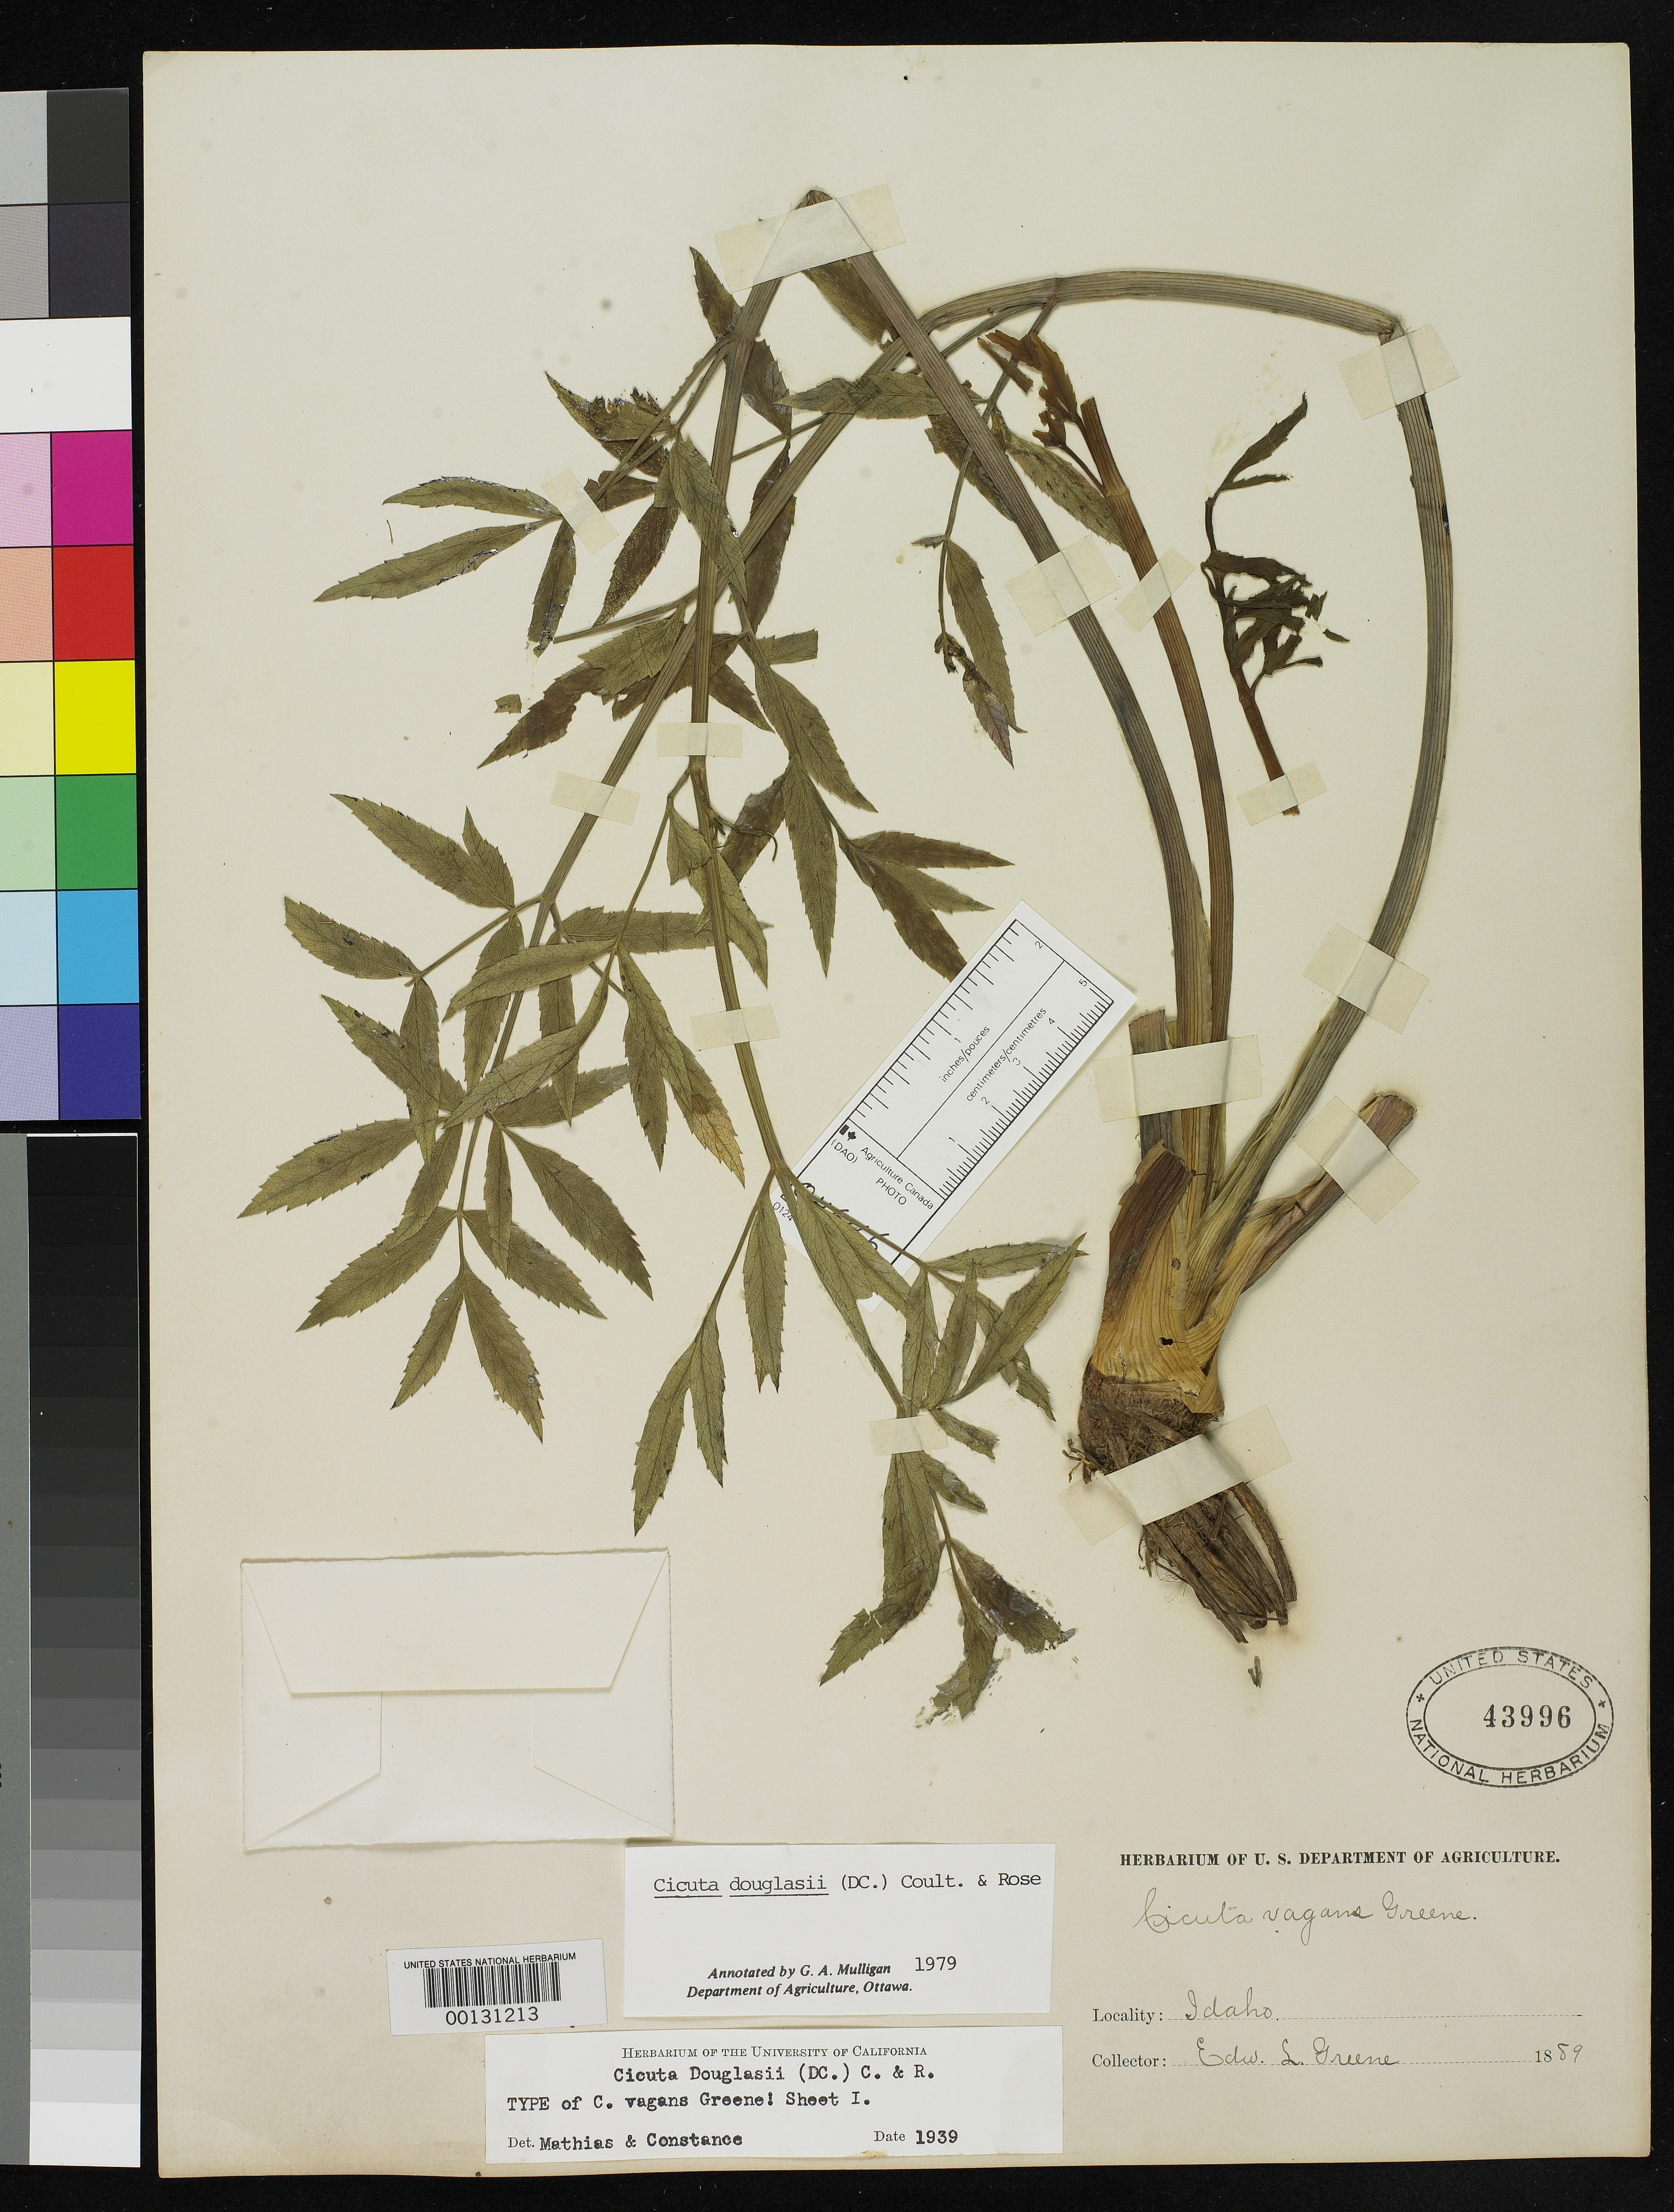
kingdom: Plantae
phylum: Tracheophyta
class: Magnoliopsida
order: Apiales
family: Apiaceae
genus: Cicuta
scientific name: Cicuta vagans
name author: Greene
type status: Type Collection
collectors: E. L. Greene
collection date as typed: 09 Aug 1889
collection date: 1889-08-09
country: United States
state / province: Idaho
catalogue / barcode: US 43996